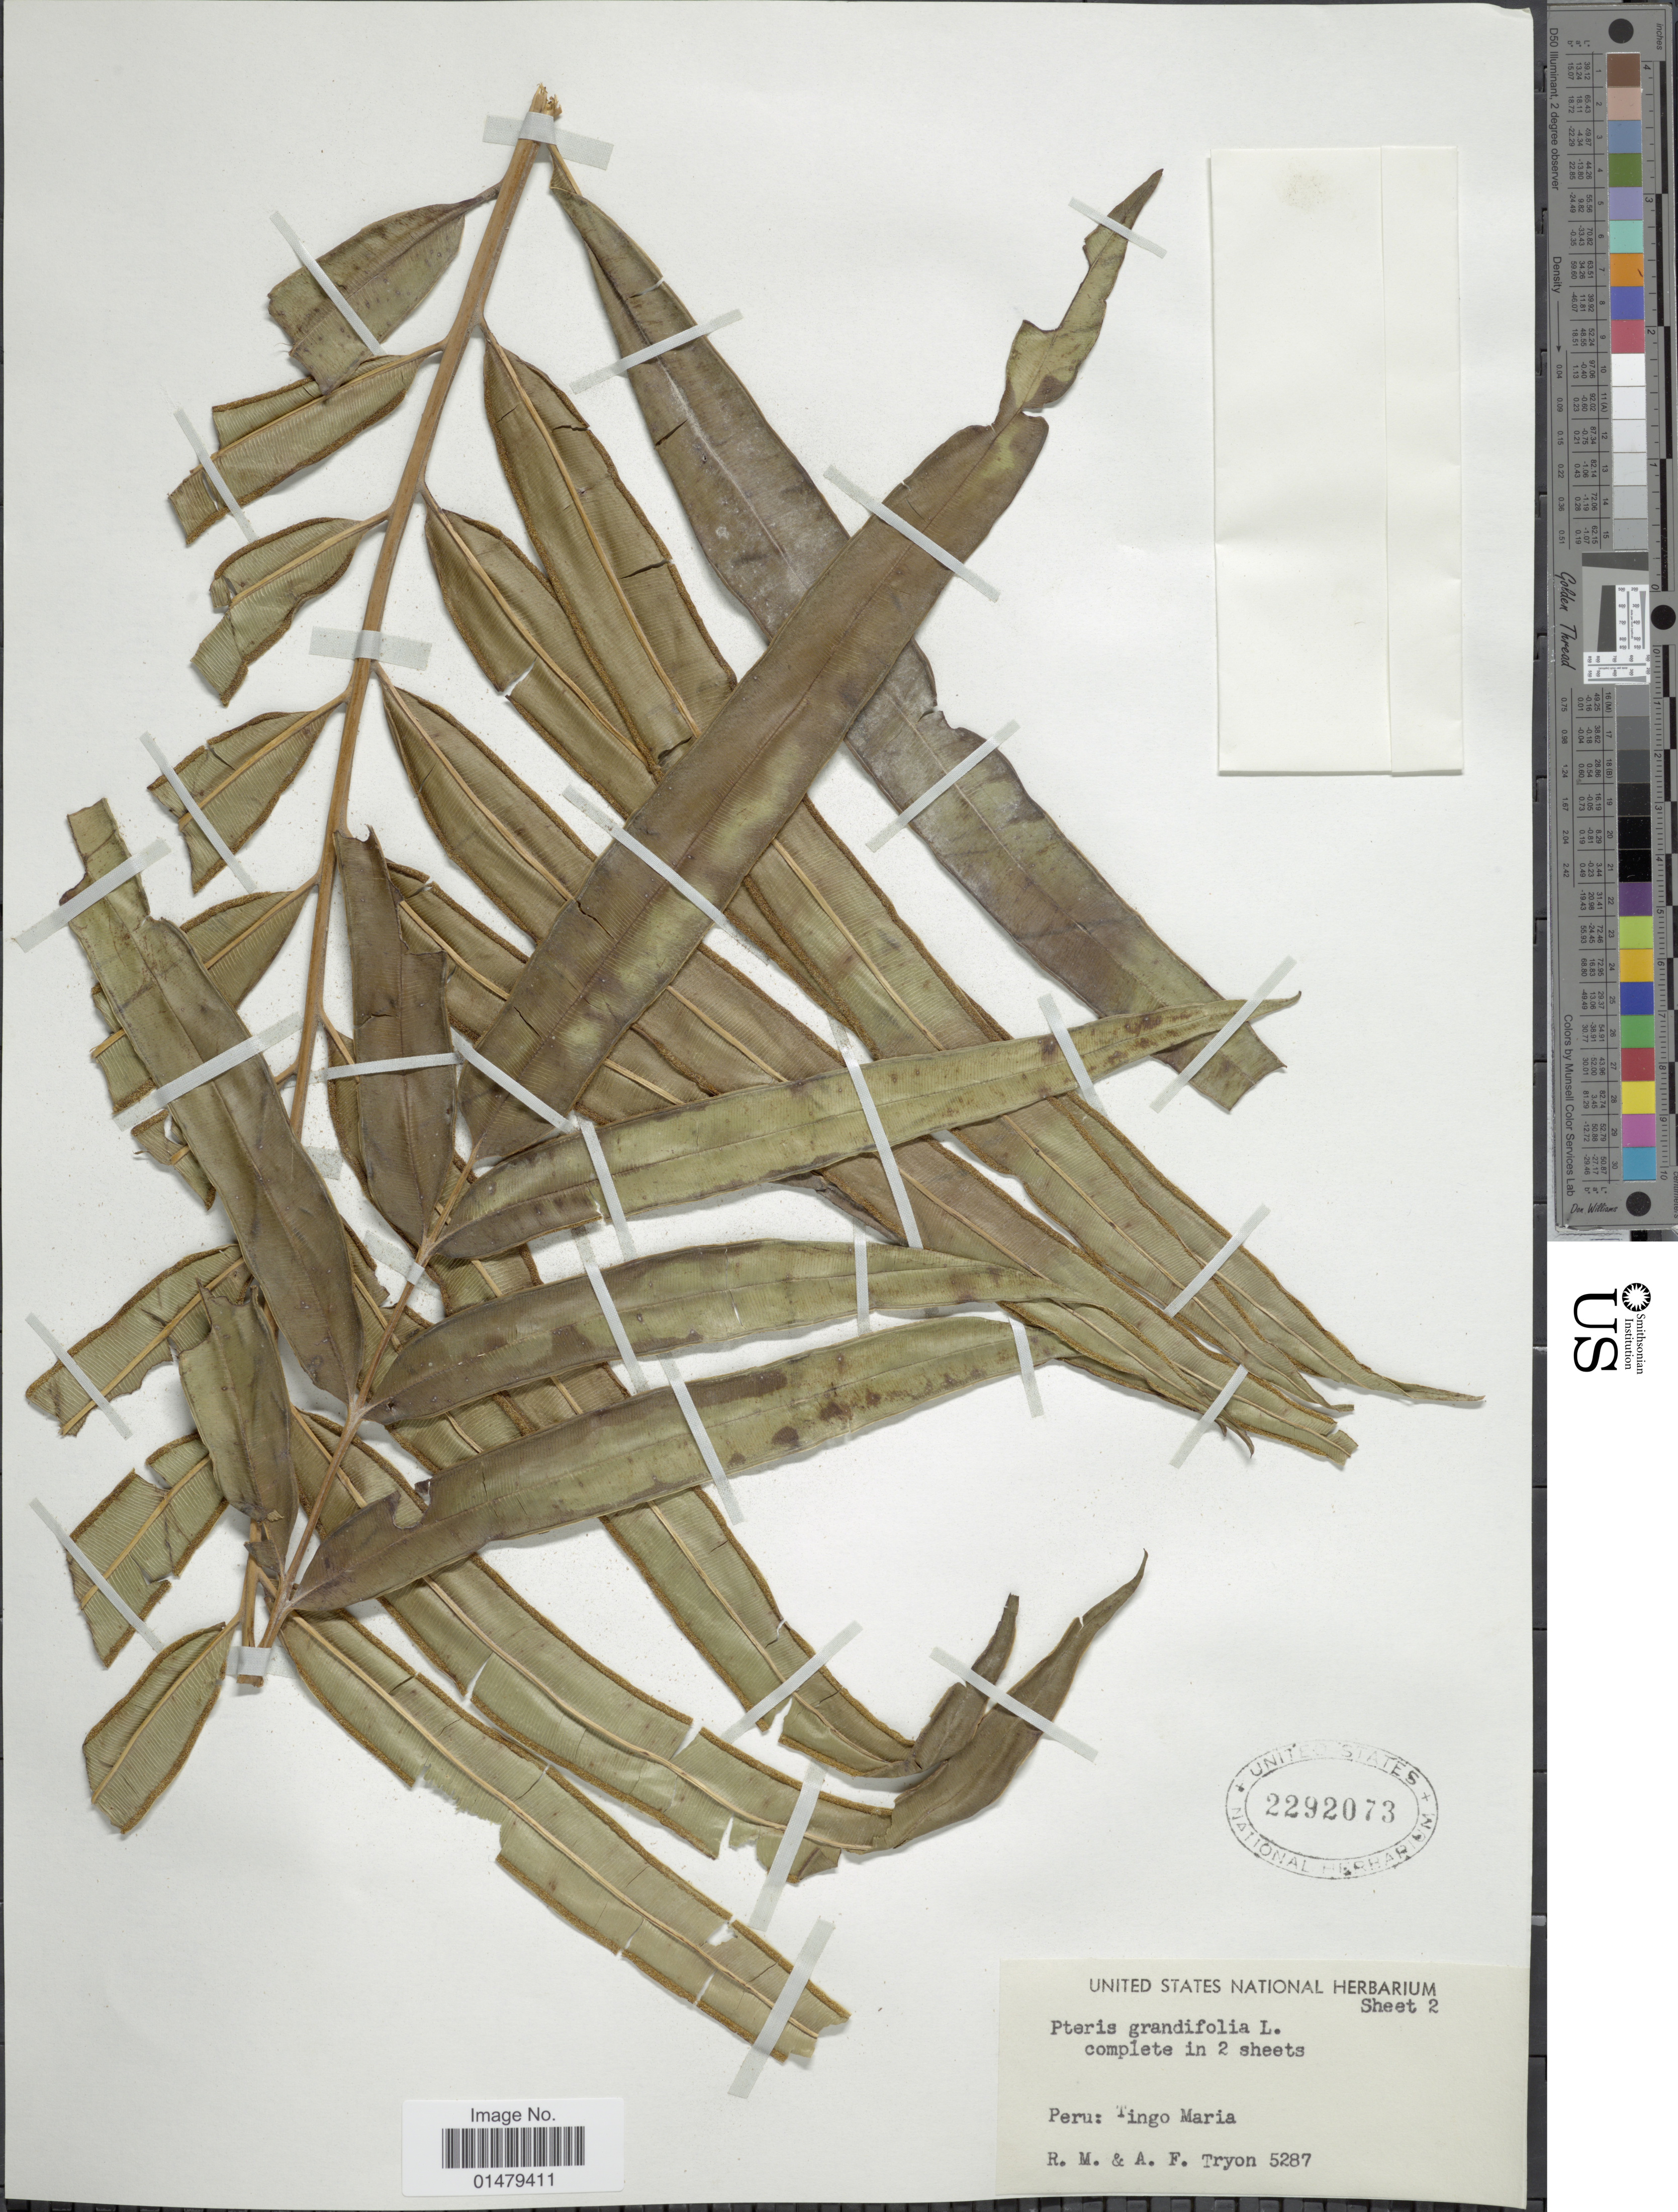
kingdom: Plantae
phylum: Tracheophyta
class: Polypodiopsida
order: Polypodiales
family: Pteridaceae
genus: Pteris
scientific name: Pteris grandifolia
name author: L.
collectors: R. M. Tryon & A. F. Tryon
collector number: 5287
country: Peru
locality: Tingo Maria.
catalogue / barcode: US 2292073